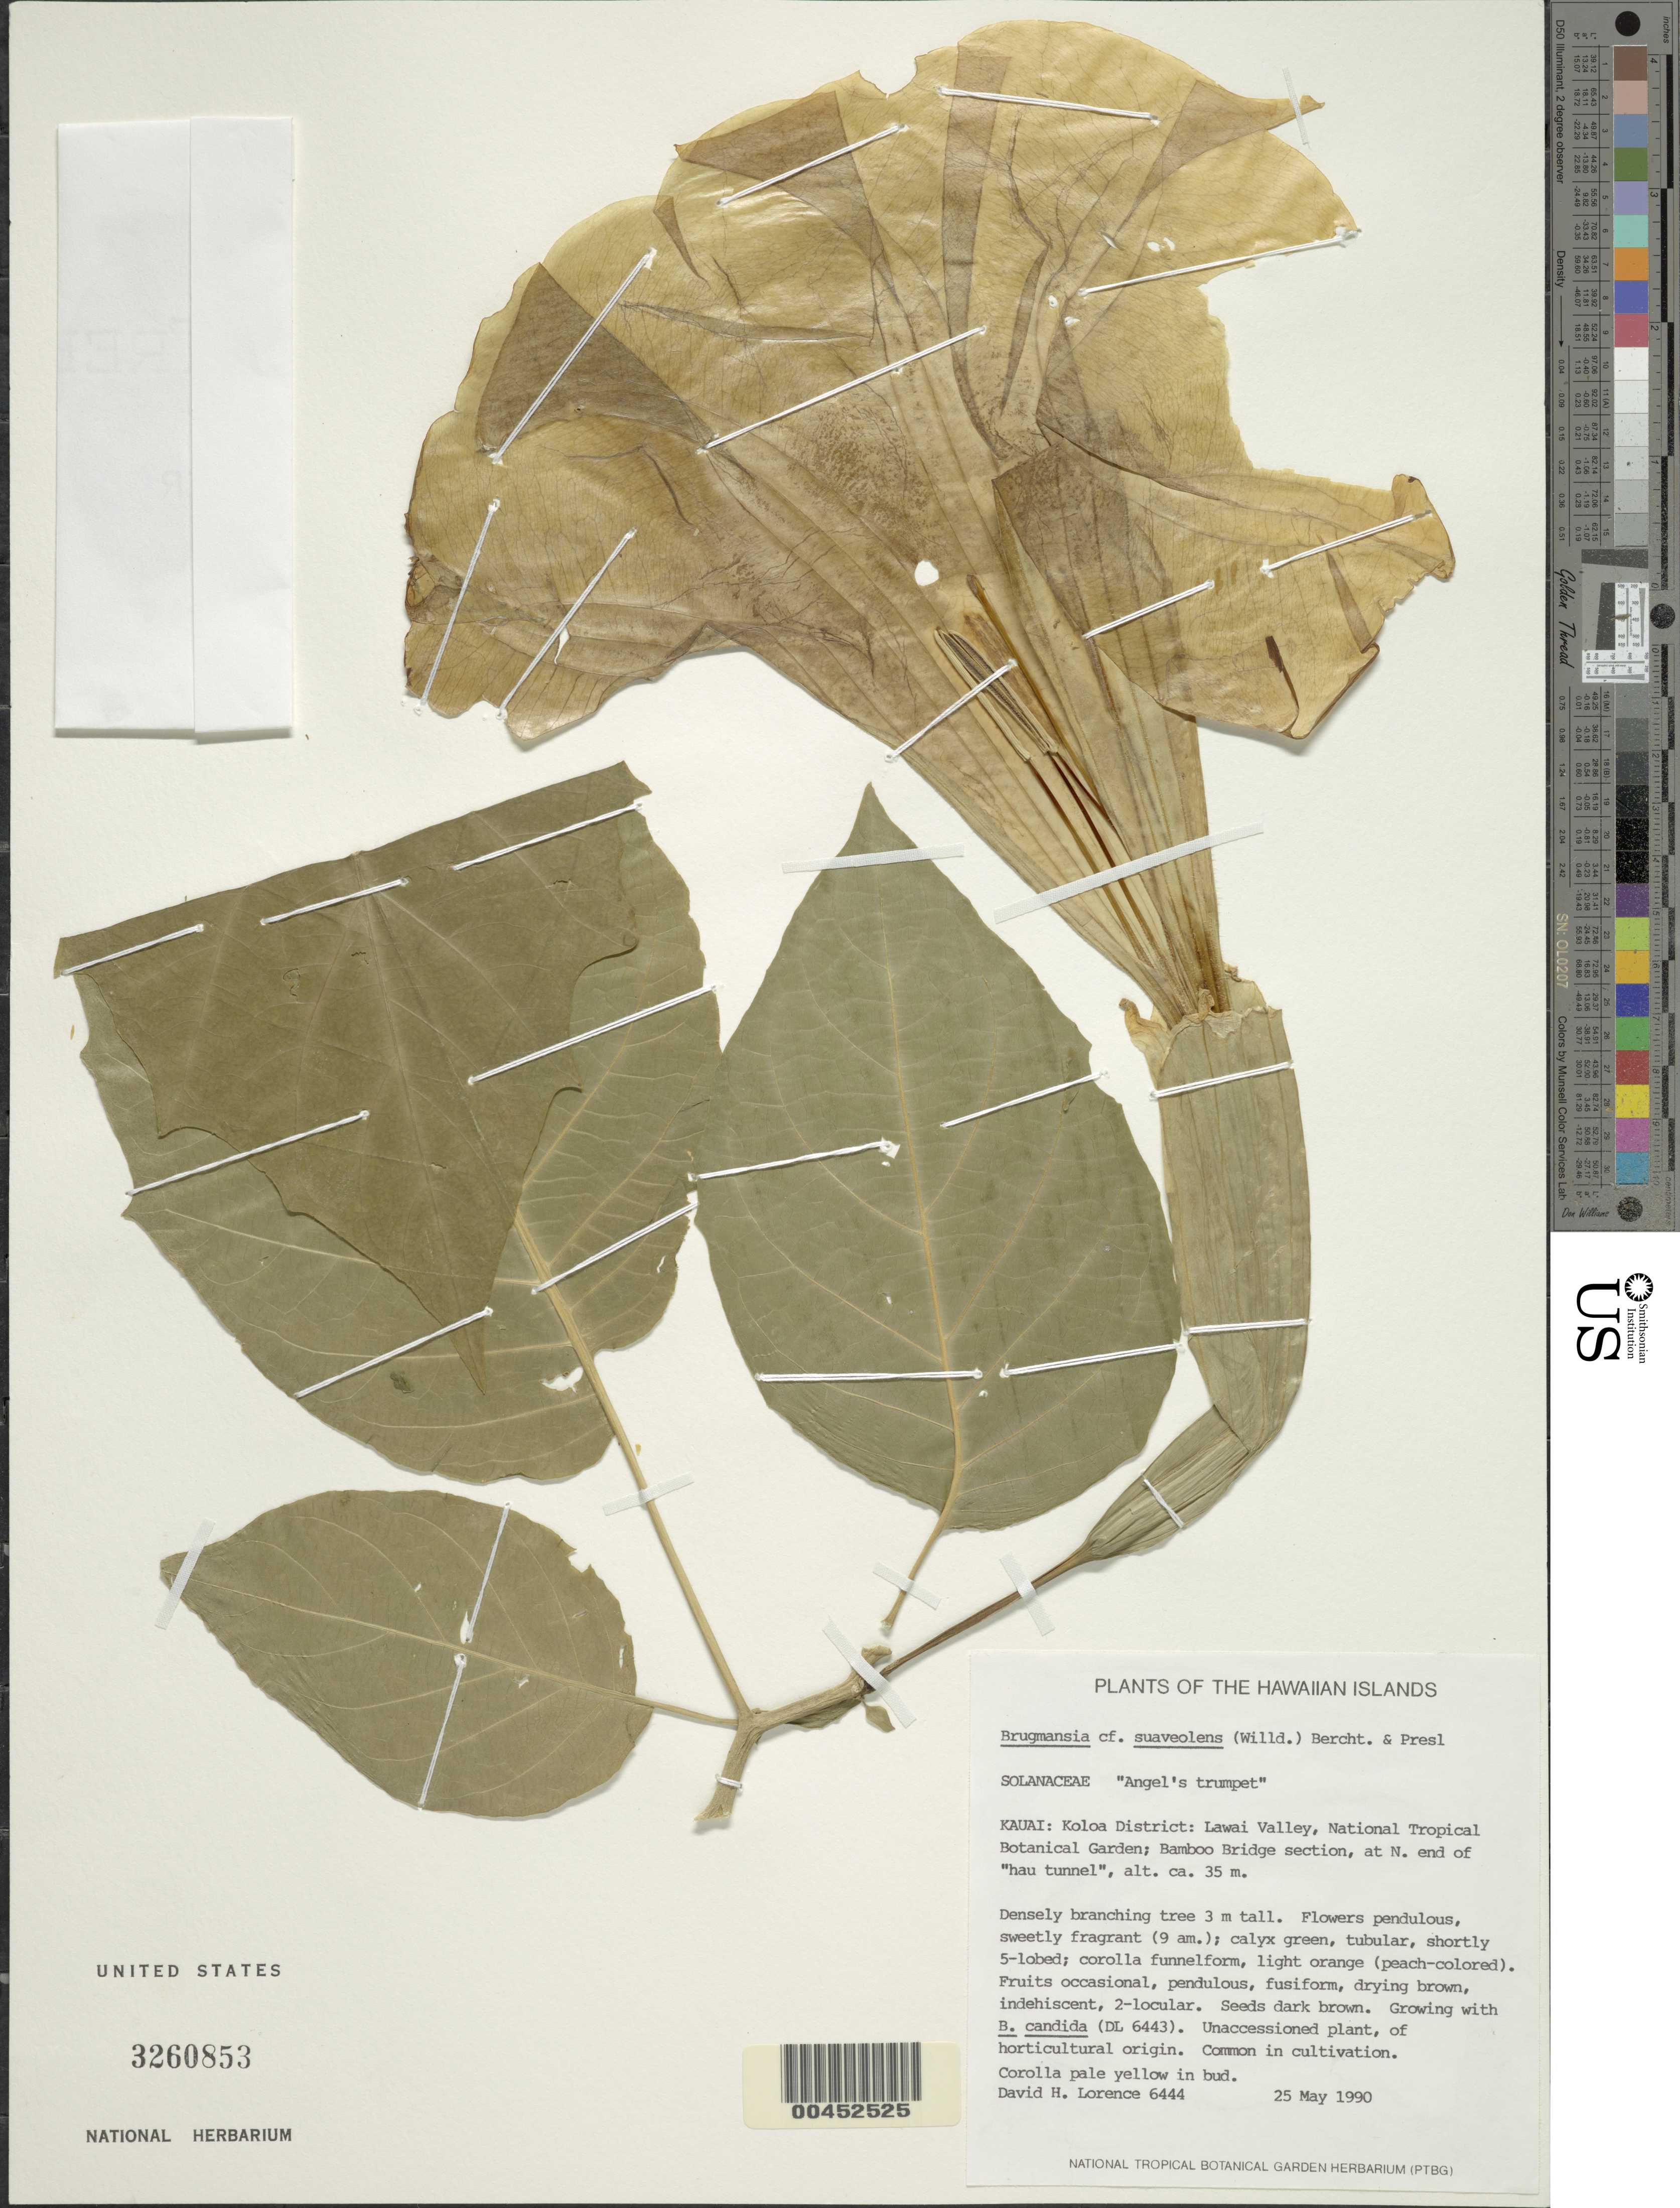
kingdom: Plantae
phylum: Tracheophyta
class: Magnoliopsida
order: Solanales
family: Solanaceae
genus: Brugmansia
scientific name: Brugmansia x insignis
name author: (Barb. Rodr.) Lockwood ex R.E. Schult.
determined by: Bohs, L. A.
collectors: D. Lorence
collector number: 6444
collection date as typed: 25 May 1990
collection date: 1990-05-25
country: United States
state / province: Hawaii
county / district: Kauai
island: Kaua'i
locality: Koloa District: Lawai Valley, National Tropical Botanical Garden; Bamboo Bridge section, at north end of hau tunnel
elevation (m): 35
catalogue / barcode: US 3260853